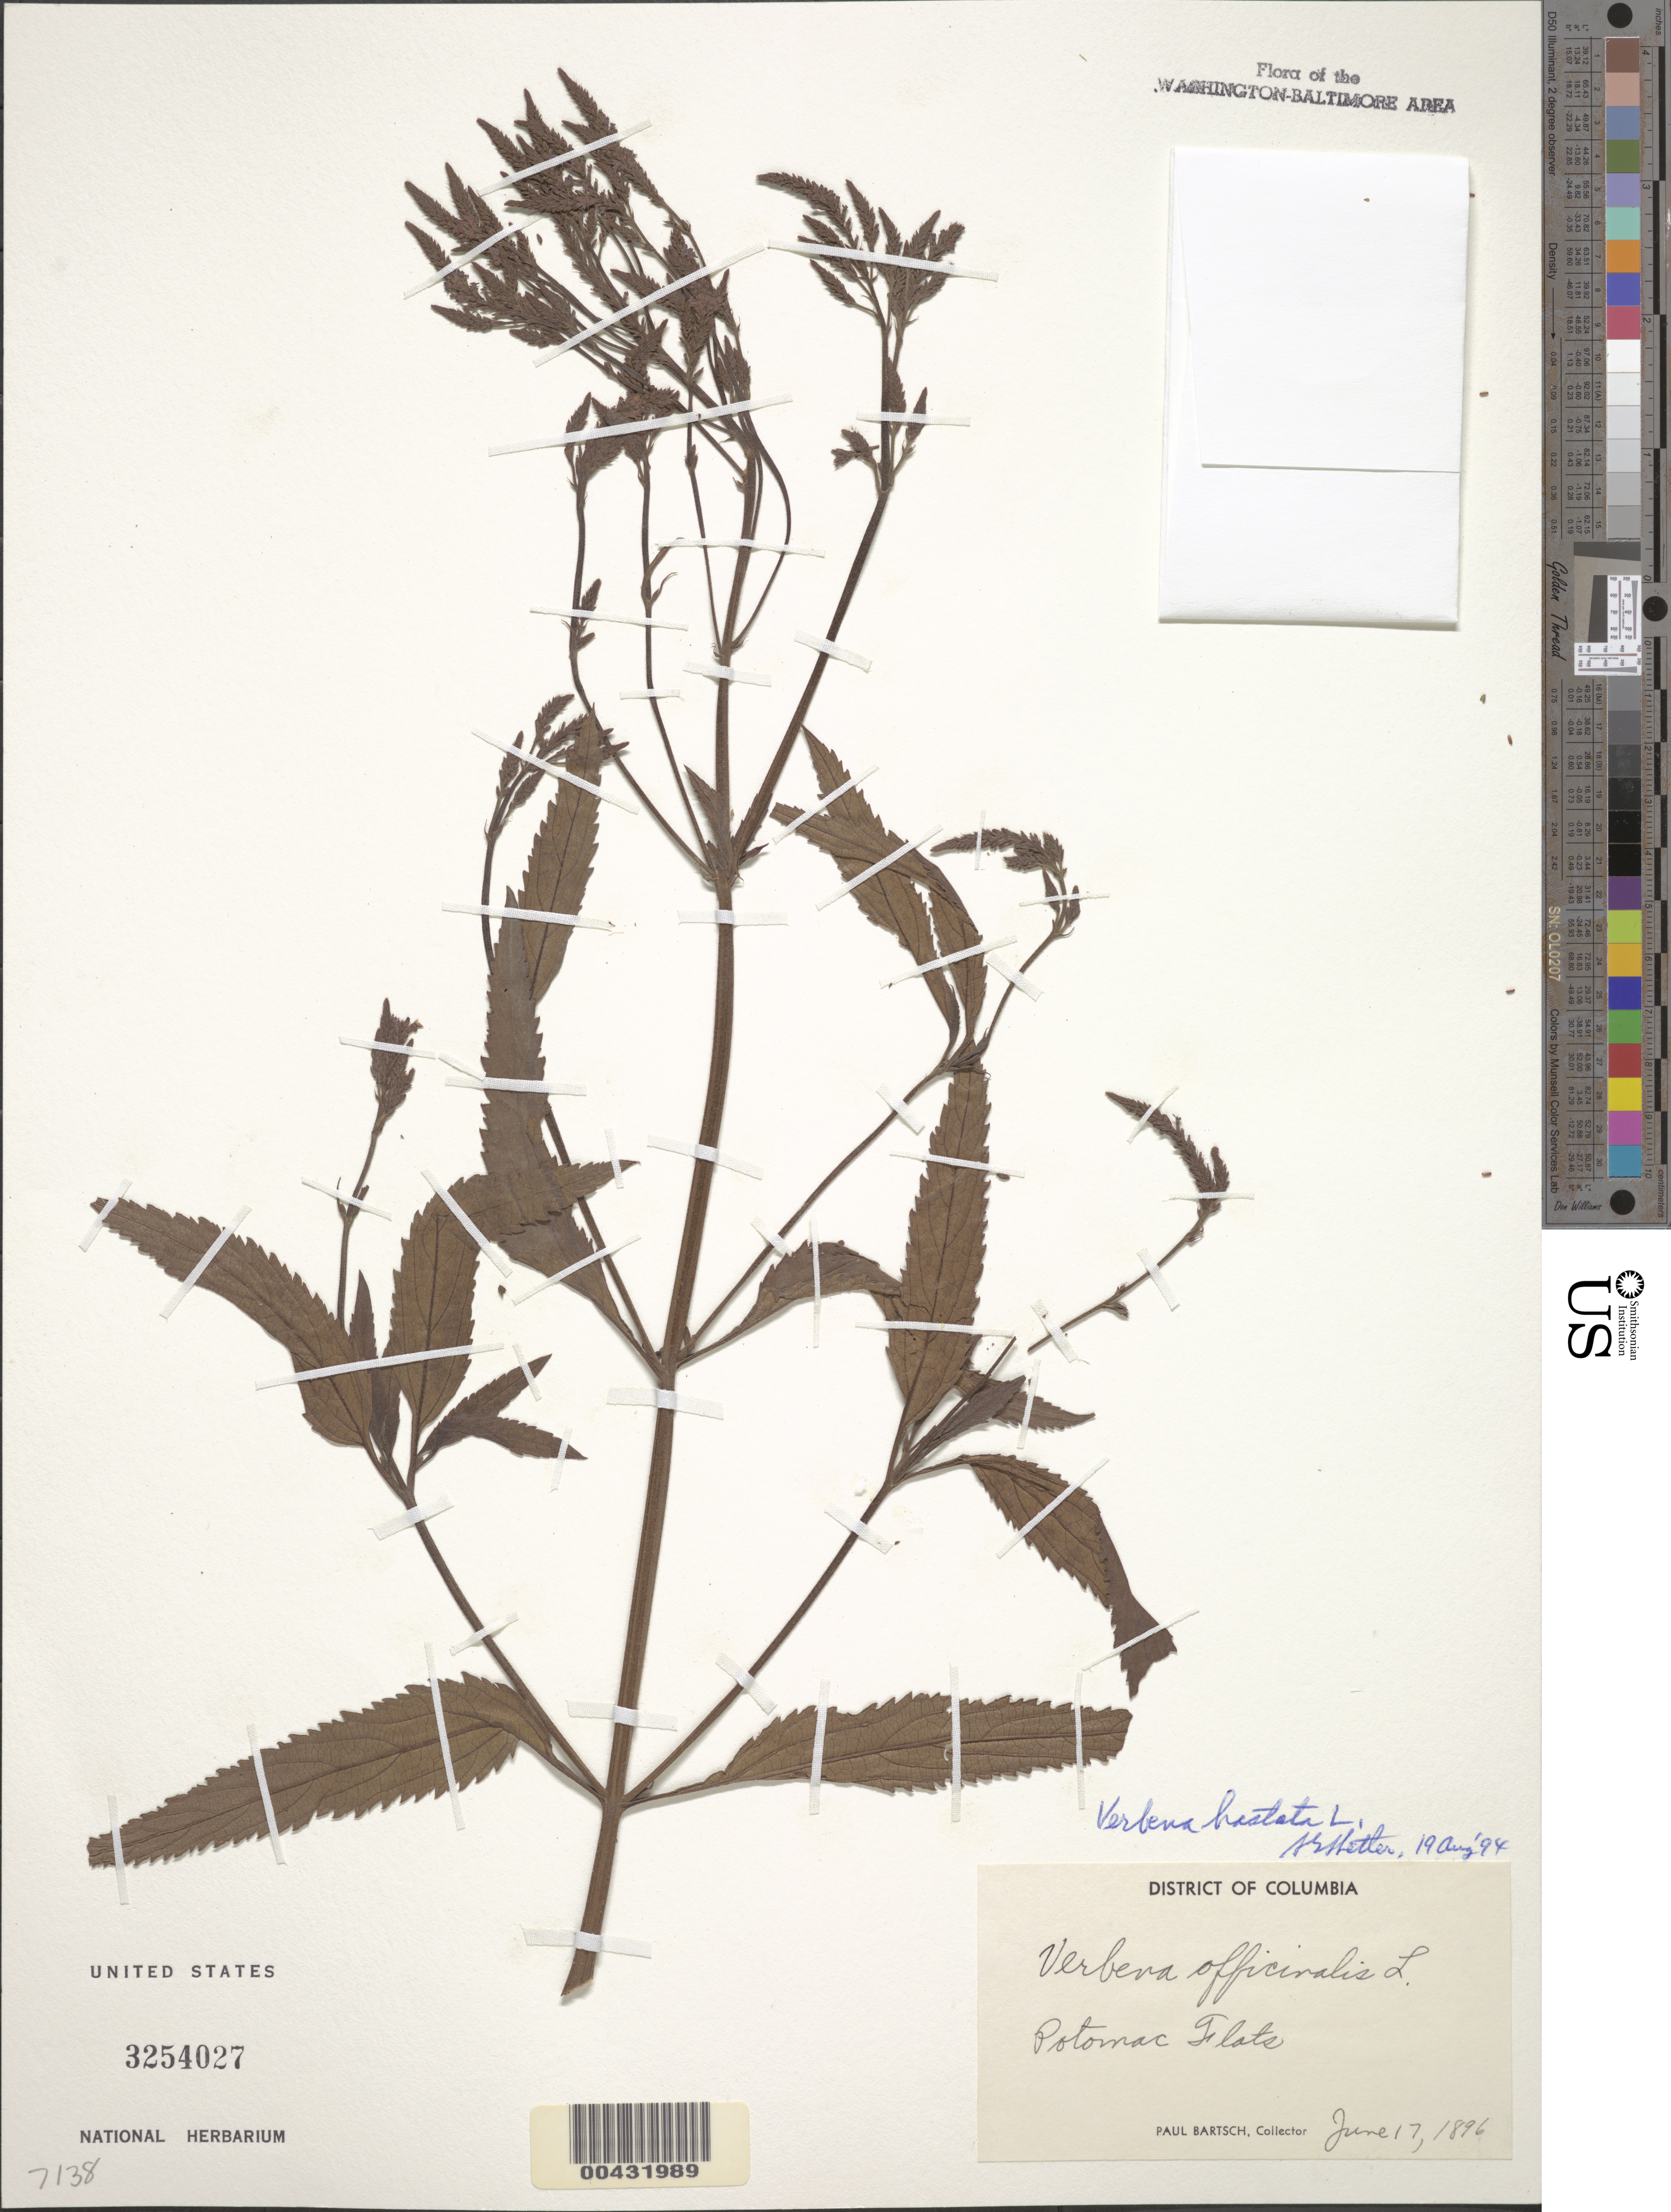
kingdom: Plantae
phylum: Tracheophyta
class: Magnoliopsida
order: Lamiales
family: Verbenaceae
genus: Verbena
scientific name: Verbena hastata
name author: L.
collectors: P. Bartsch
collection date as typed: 17 Jun 1896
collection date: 1896-06-17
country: United States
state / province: District of Columbia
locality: Potomac Flats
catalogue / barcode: US 3254027